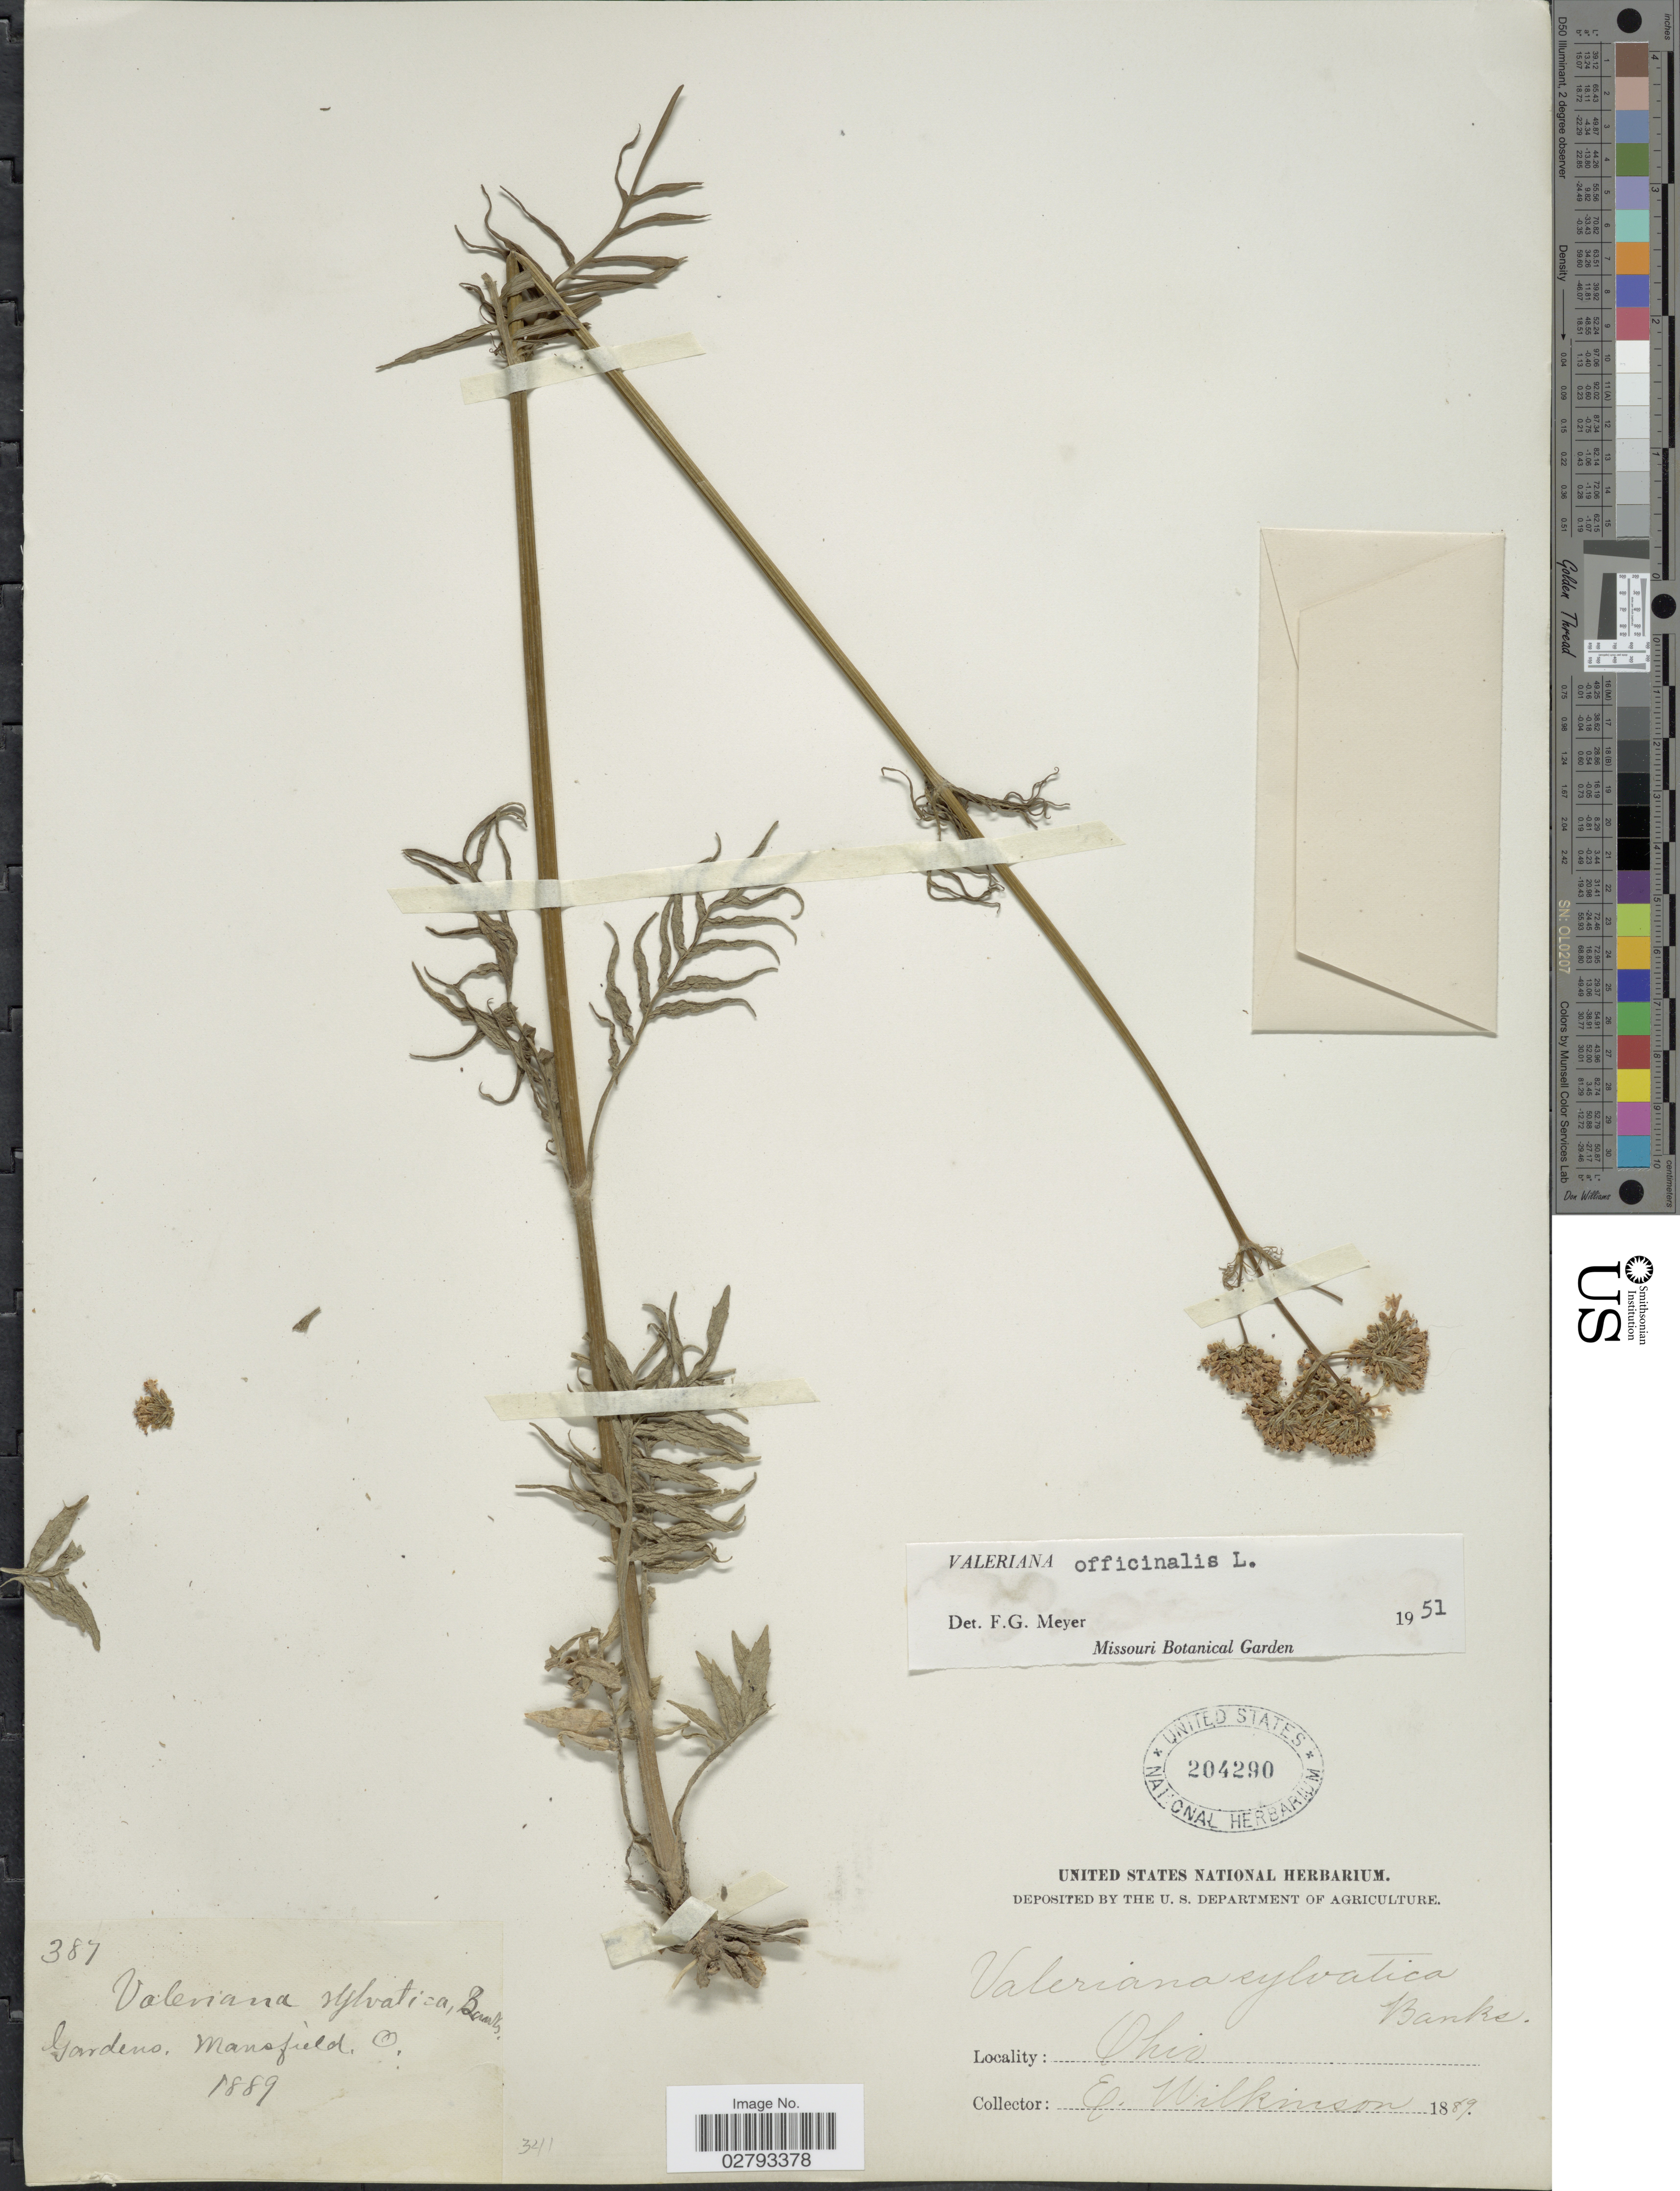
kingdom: Plantae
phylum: Tracheophyta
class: Magnoliopsida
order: Dipsacales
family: Caprifoliaceae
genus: Valeriana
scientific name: Valeriana officinalis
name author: L.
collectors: E. Wilkinson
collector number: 387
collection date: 1889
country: United States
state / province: Ohio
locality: Mansfield.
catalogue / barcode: US 204290